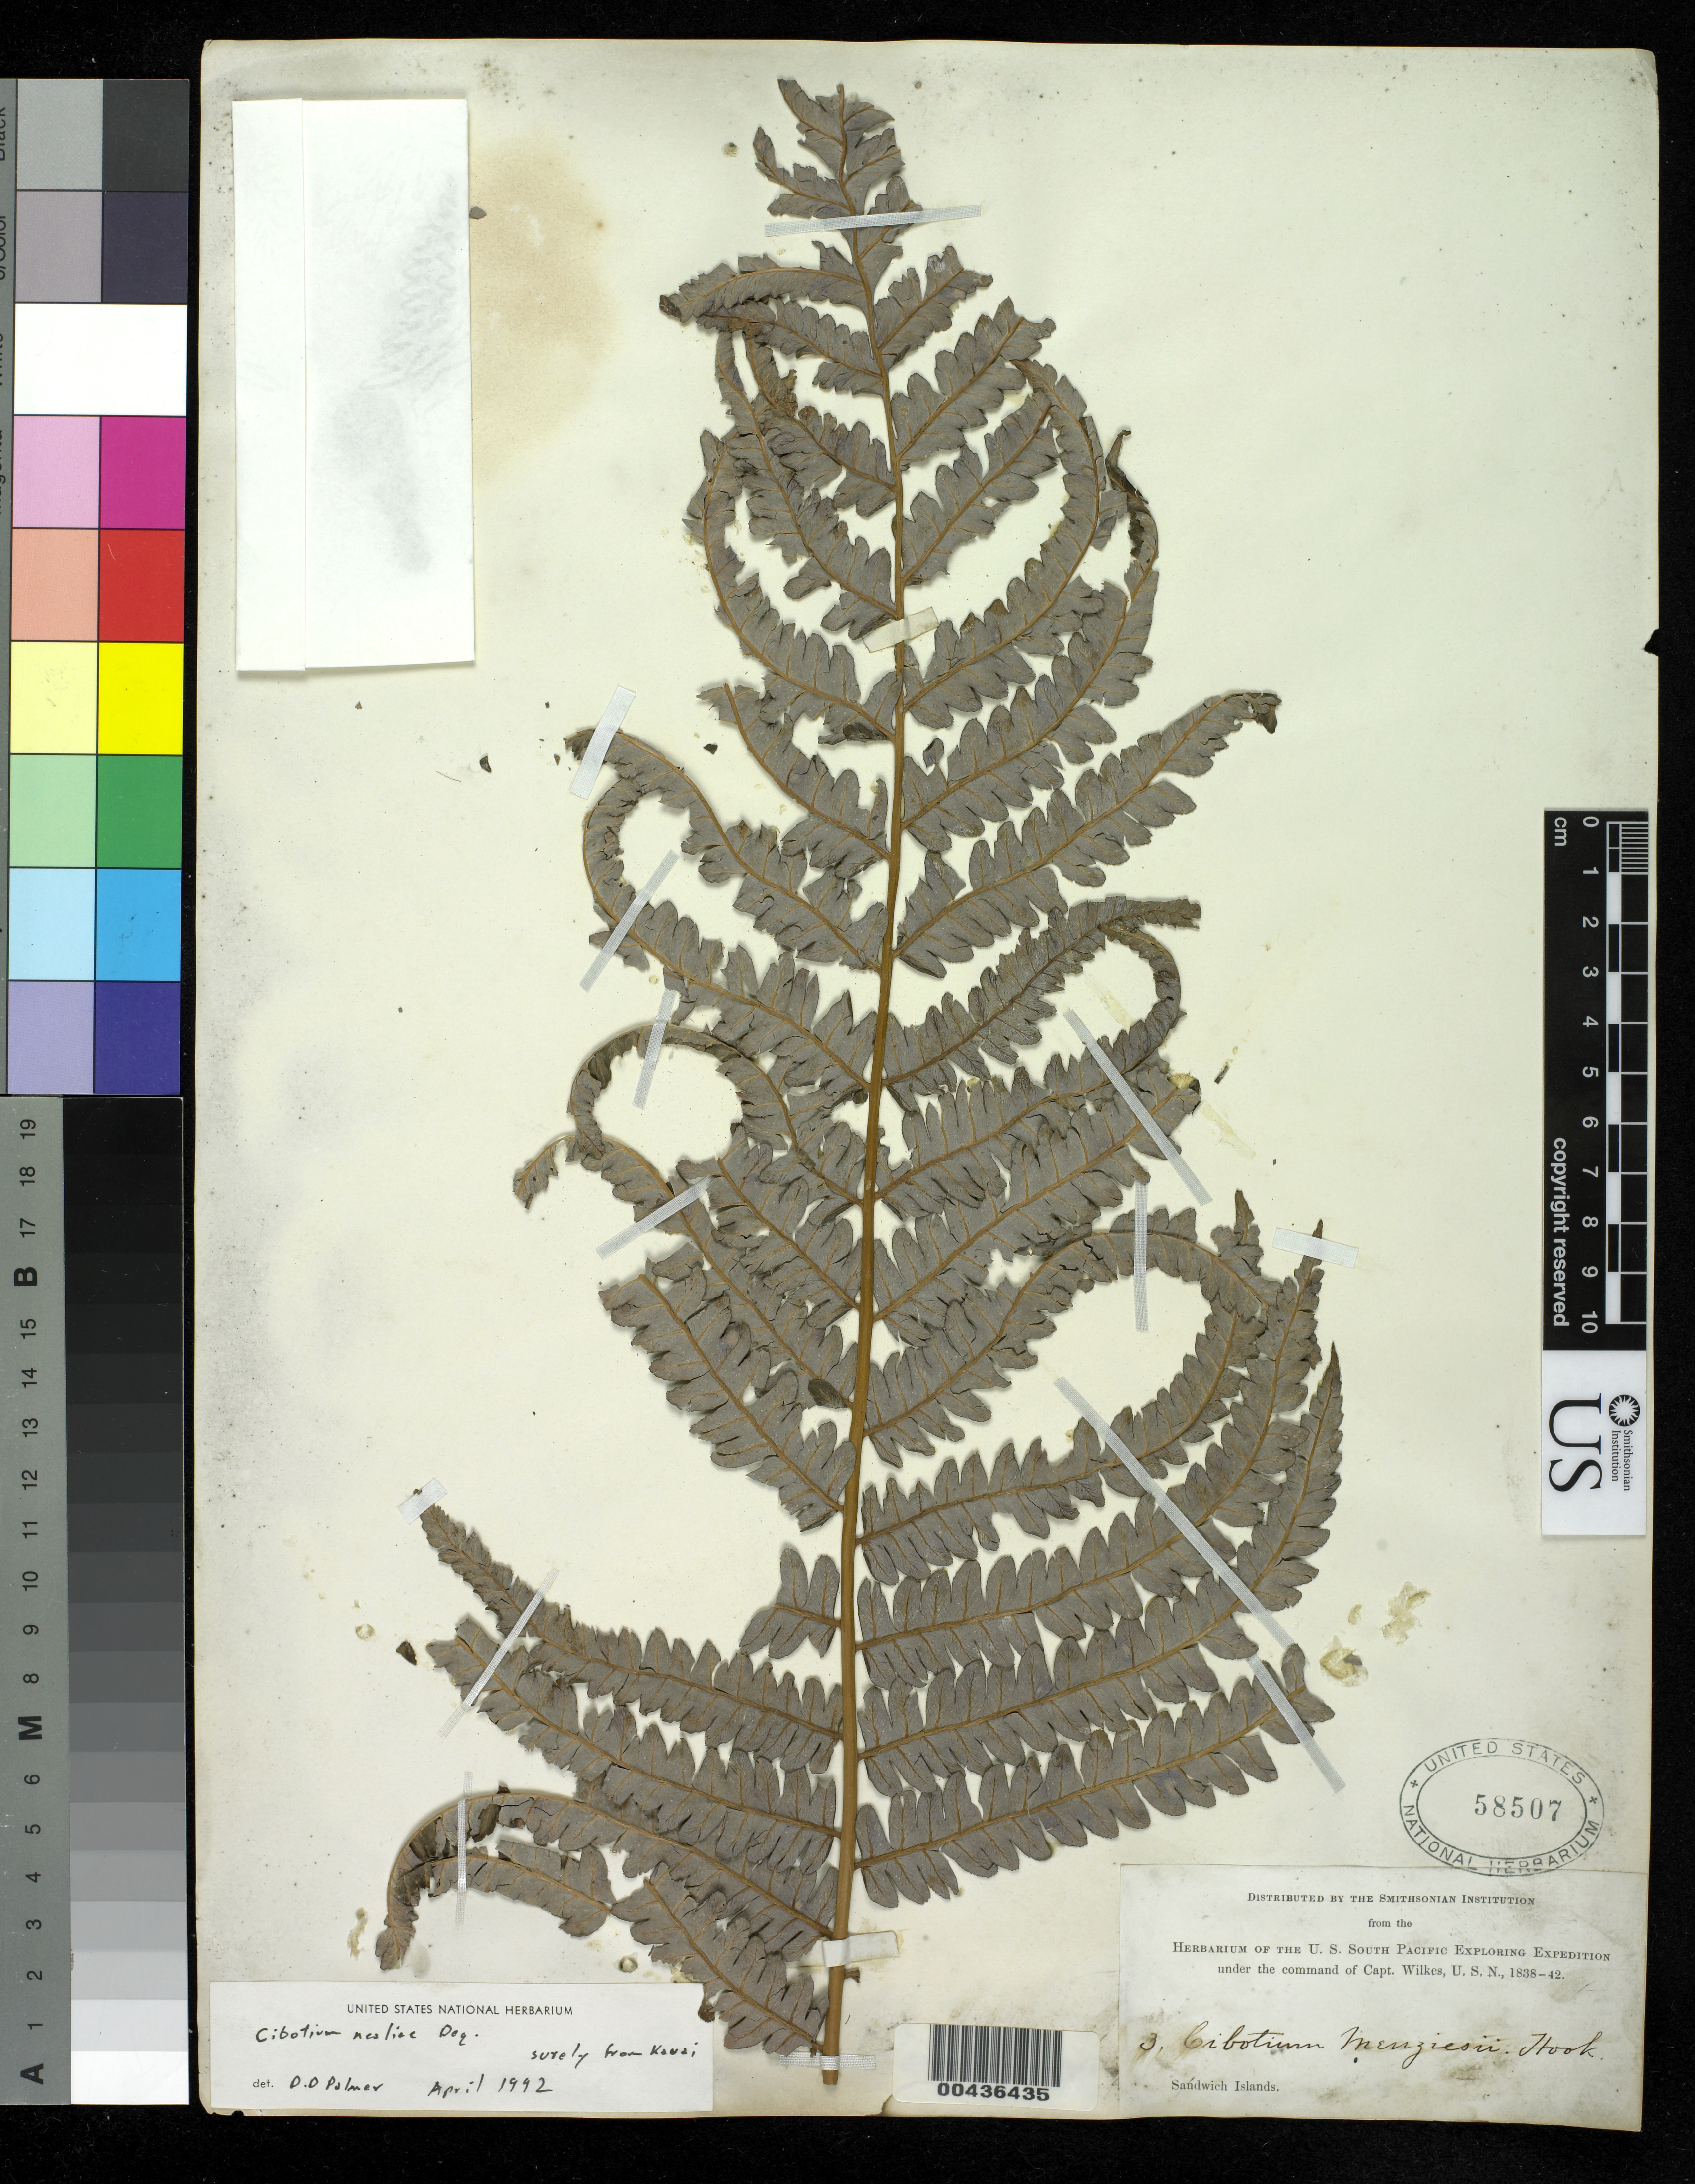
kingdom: Plantae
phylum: Tracheophyta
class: Polypodiopsida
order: Cyatheales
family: Cibotiaceae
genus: Cibotium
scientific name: Cibotium nealii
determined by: Palmer, D. D.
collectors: Wilkes Explor. Exped.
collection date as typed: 1838 to -- --- 1842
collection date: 1838/1842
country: United States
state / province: Hawaii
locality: Sandwich Islands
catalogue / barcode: US 58507